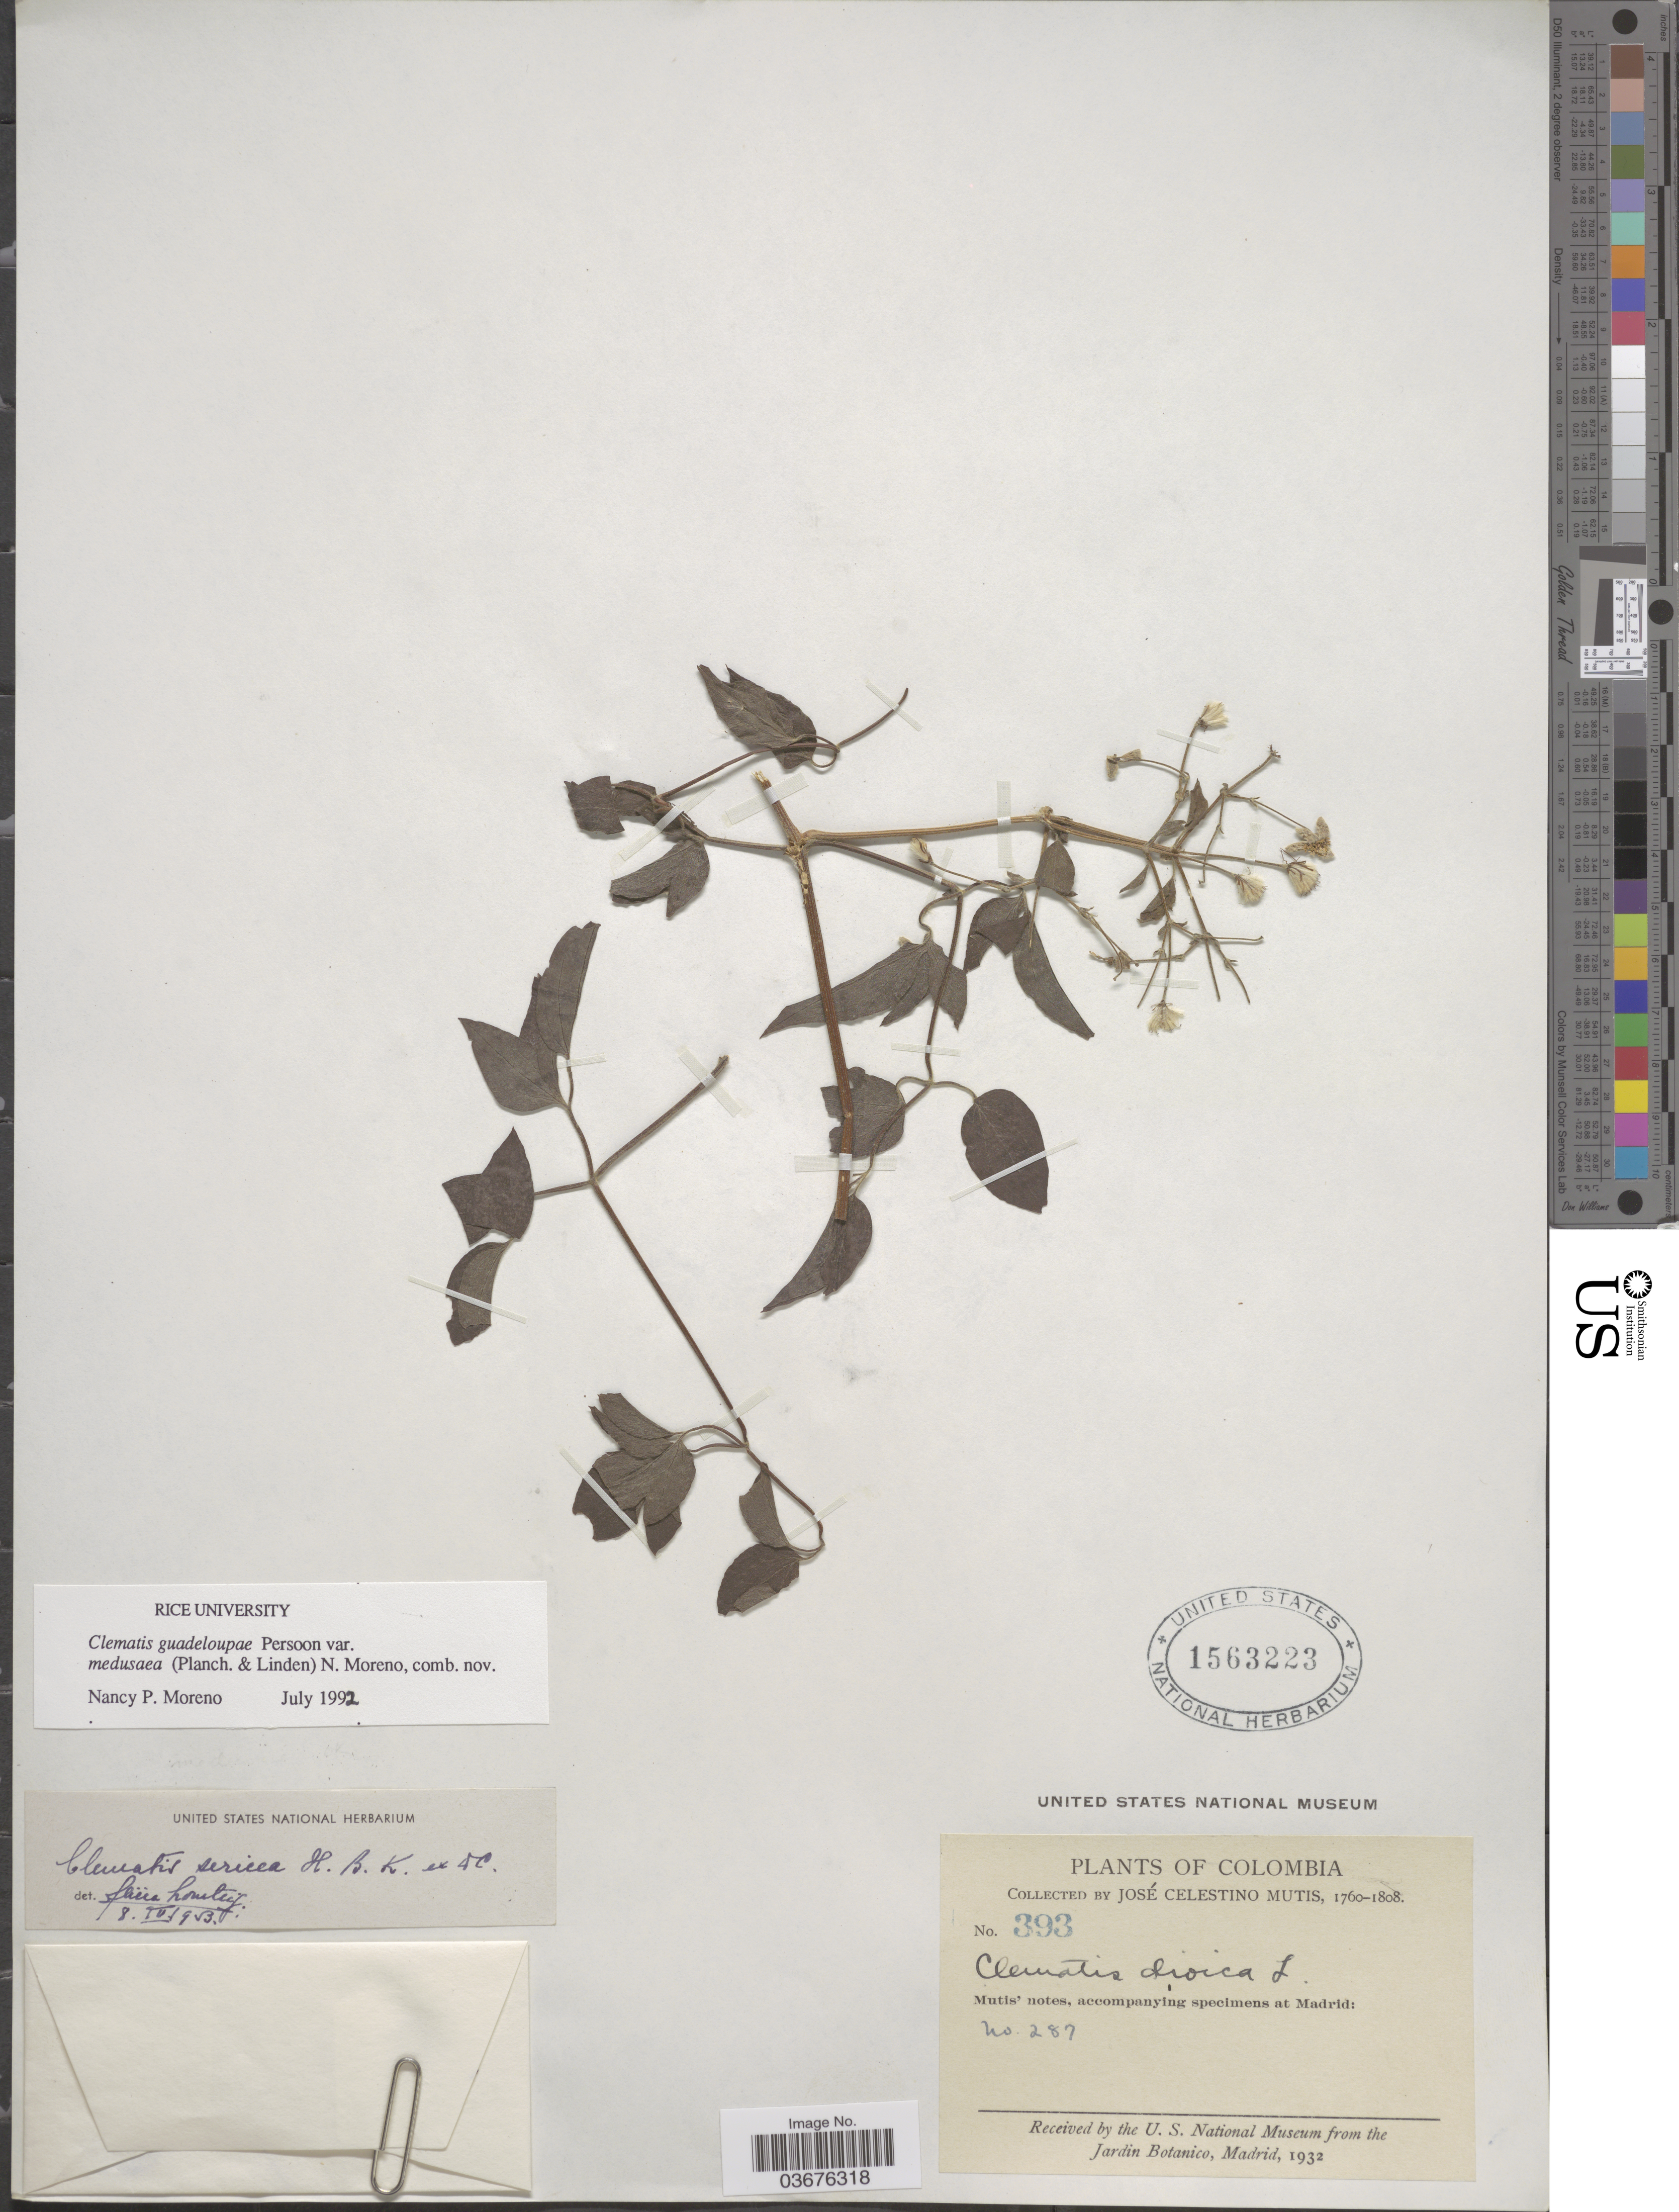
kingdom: Plantae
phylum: Tracheophyta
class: Magnoliopsida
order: Ranunculales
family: Ranunculaceae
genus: Clematis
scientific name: Clematis guadeloupae var. medusaea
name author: (Planch. & Linden) N.P. Moreno ex P.E. Berry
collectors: J. C. B. Mutis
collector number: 393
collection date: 1760/1808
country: Colombia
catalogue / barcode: US 1563223